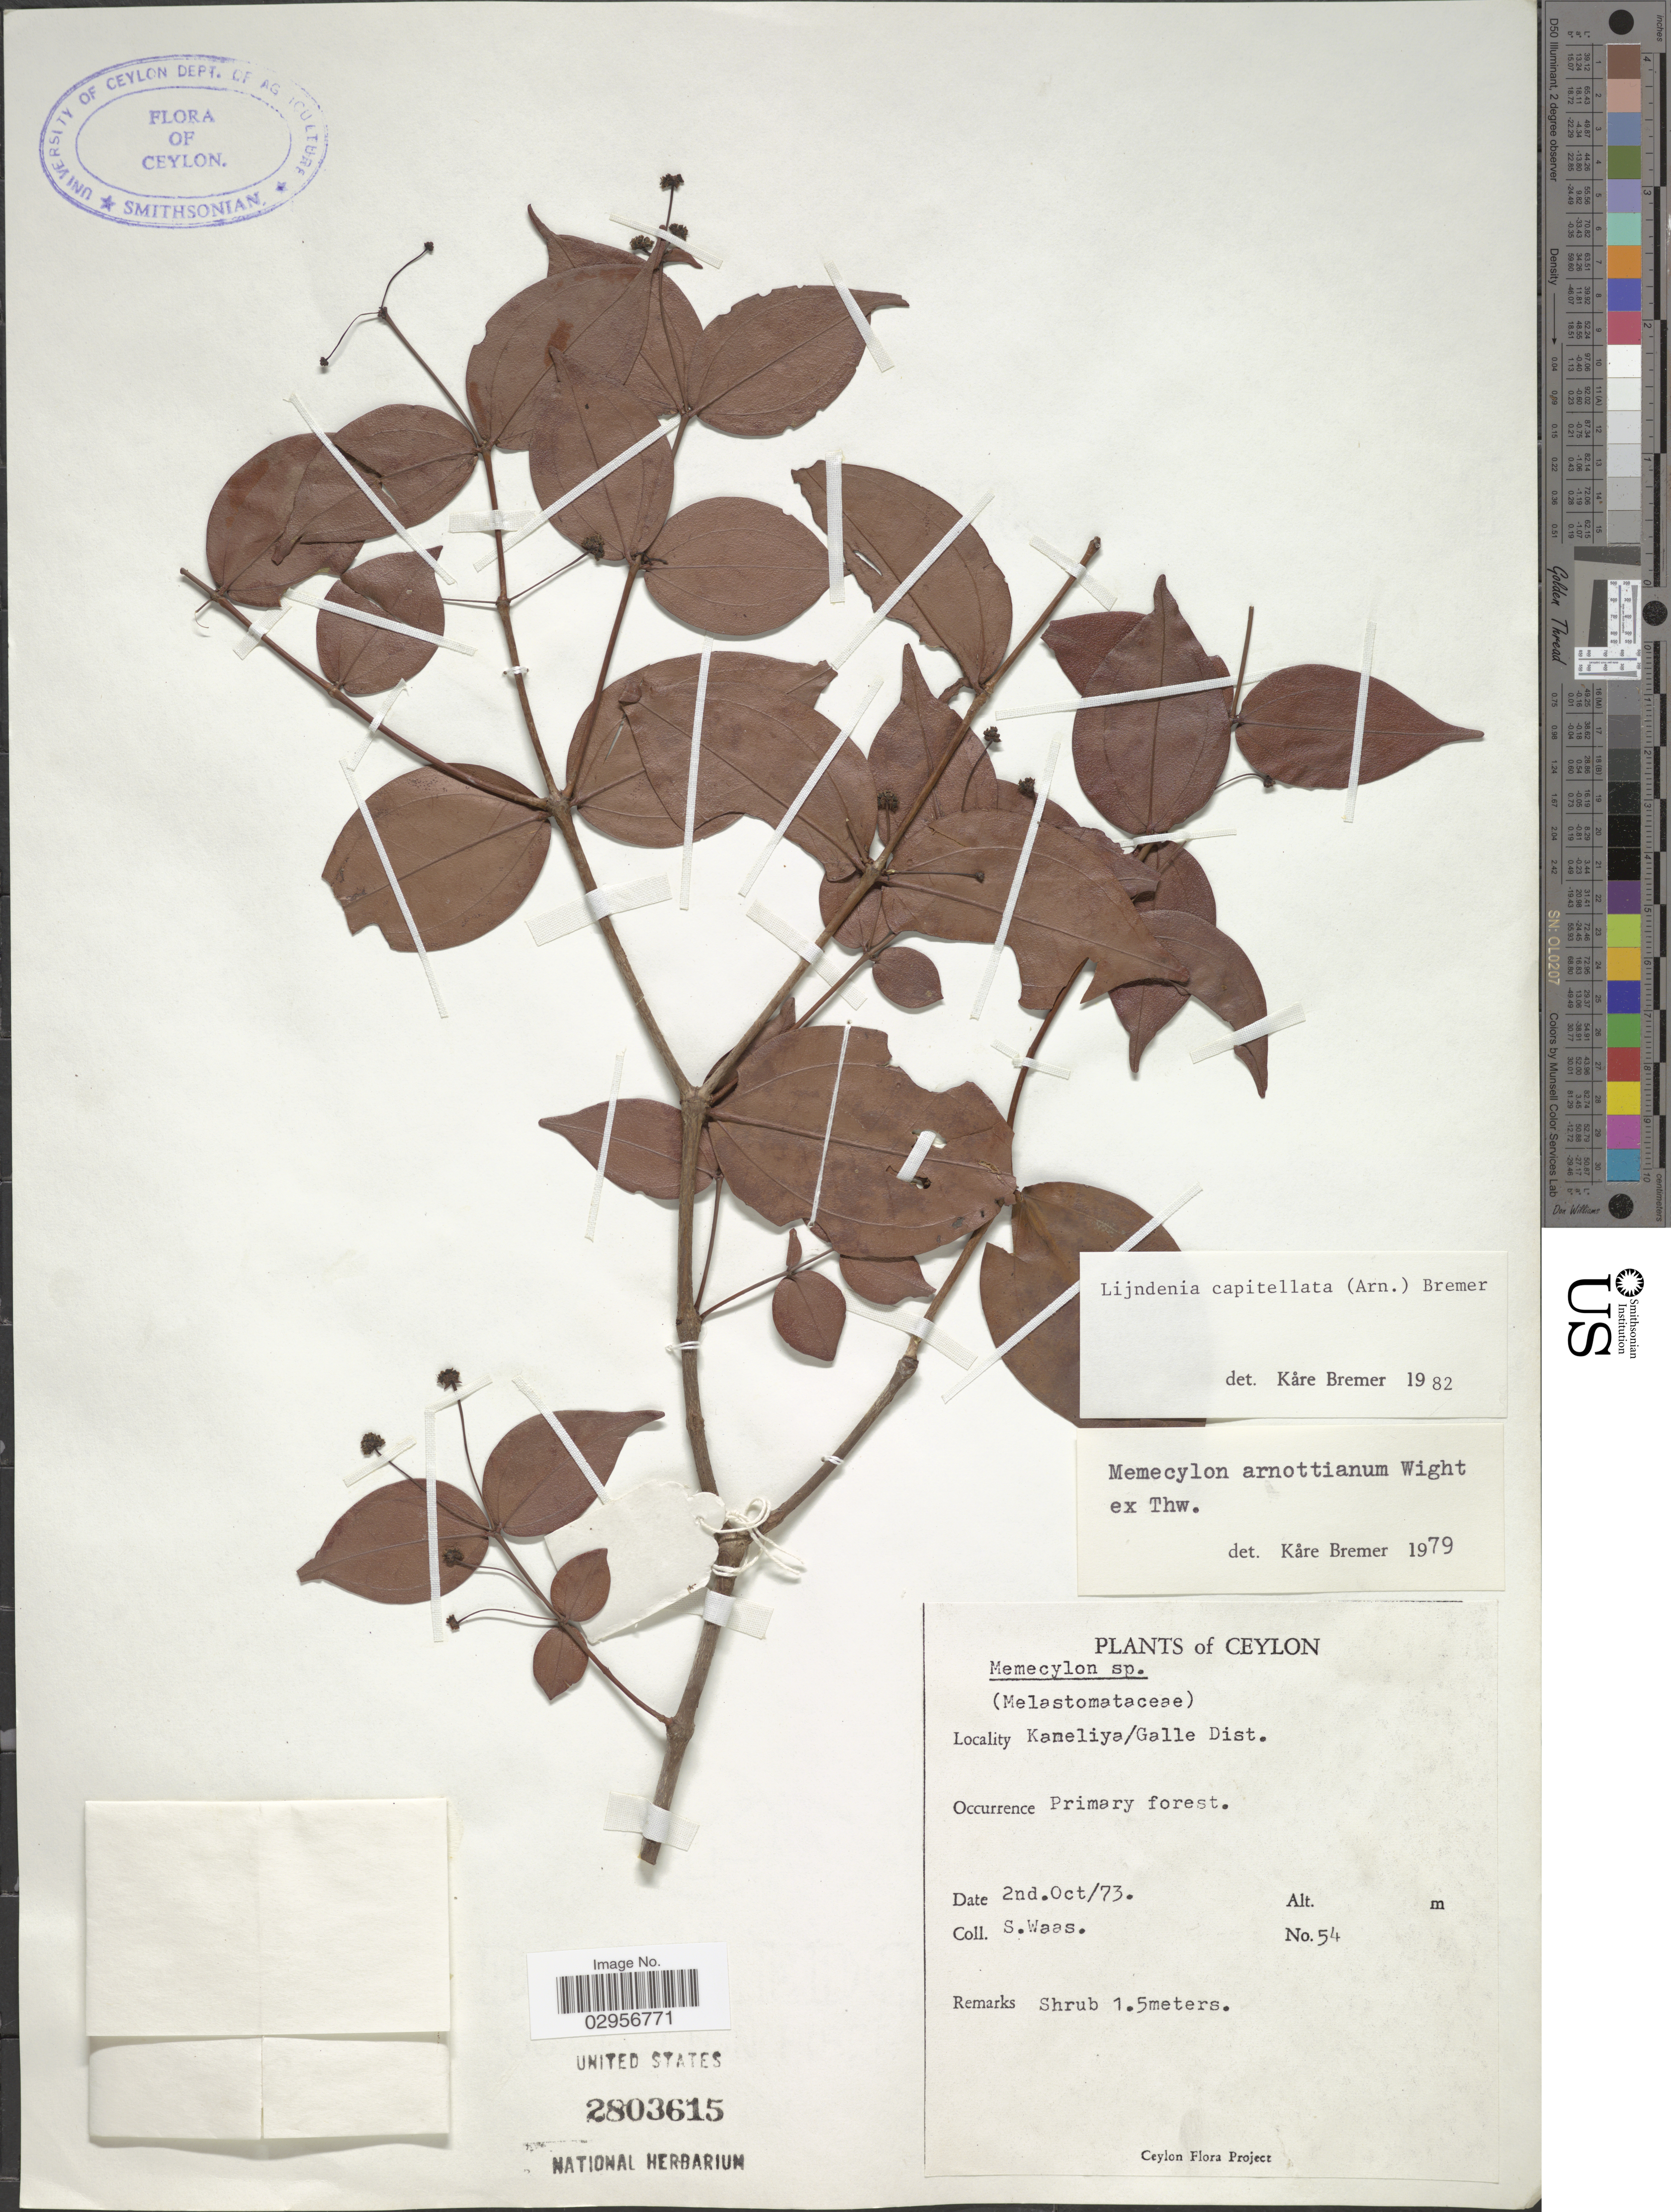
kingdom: Plantae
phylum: Tracheophyta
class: Magnoliopsida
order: Myrtales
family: Melastomataceae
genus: Lijndenia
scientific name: Lijndenia capitellata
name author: K. Bremer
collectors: S. Waas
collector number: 54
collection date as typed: Transcribed d/m/y: 2/10/73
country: Sri Lanka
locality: Ceylon, Kaneliya/Galle Dist.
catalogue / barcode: US 2803615